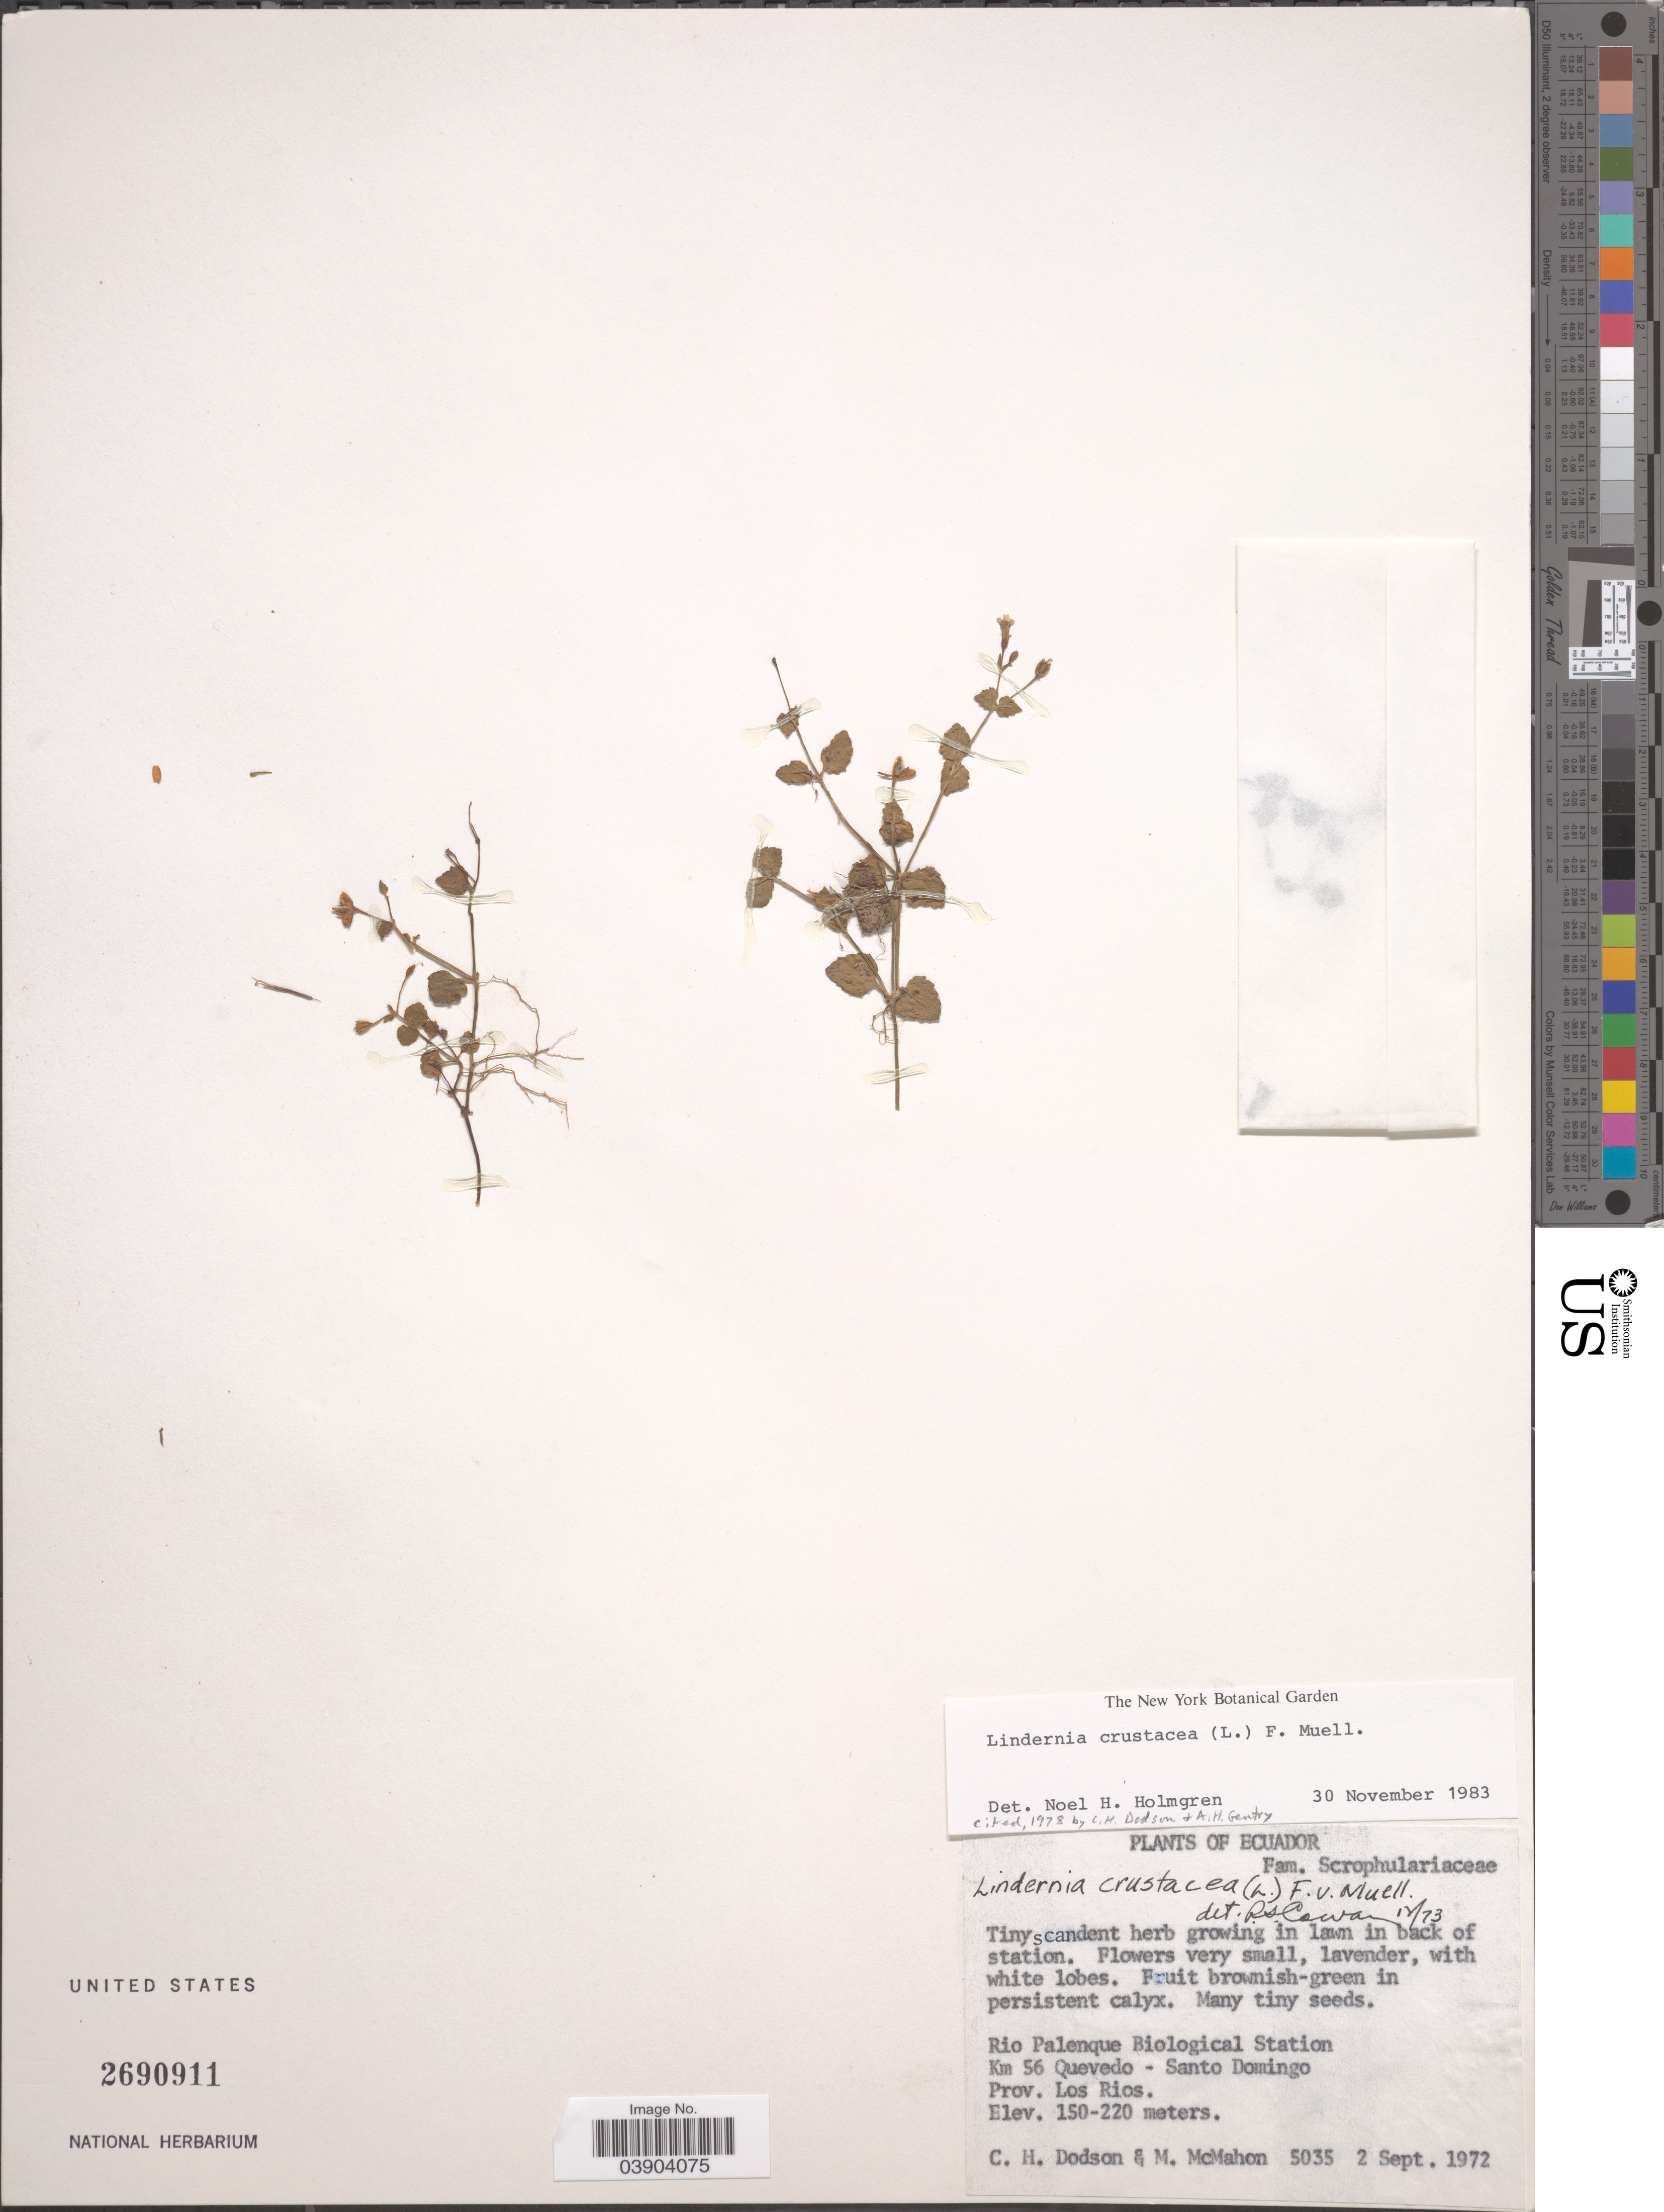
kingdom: Plantae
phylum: Tracheophyta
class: Magnoliopsida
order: Lamiales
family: Linderniaceae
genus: Lindernia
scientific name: Lindernia crustacea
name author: (L.) F. Muell.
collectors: C. H. Dodson & M. McMahon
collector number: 5035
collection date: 1972-09-02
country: Ecuador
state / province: Los Ríos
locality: Rio Palenque Biological Station. Km 56 Quevedo- Santo Domingo.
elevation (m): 150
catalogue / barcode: US 2690911